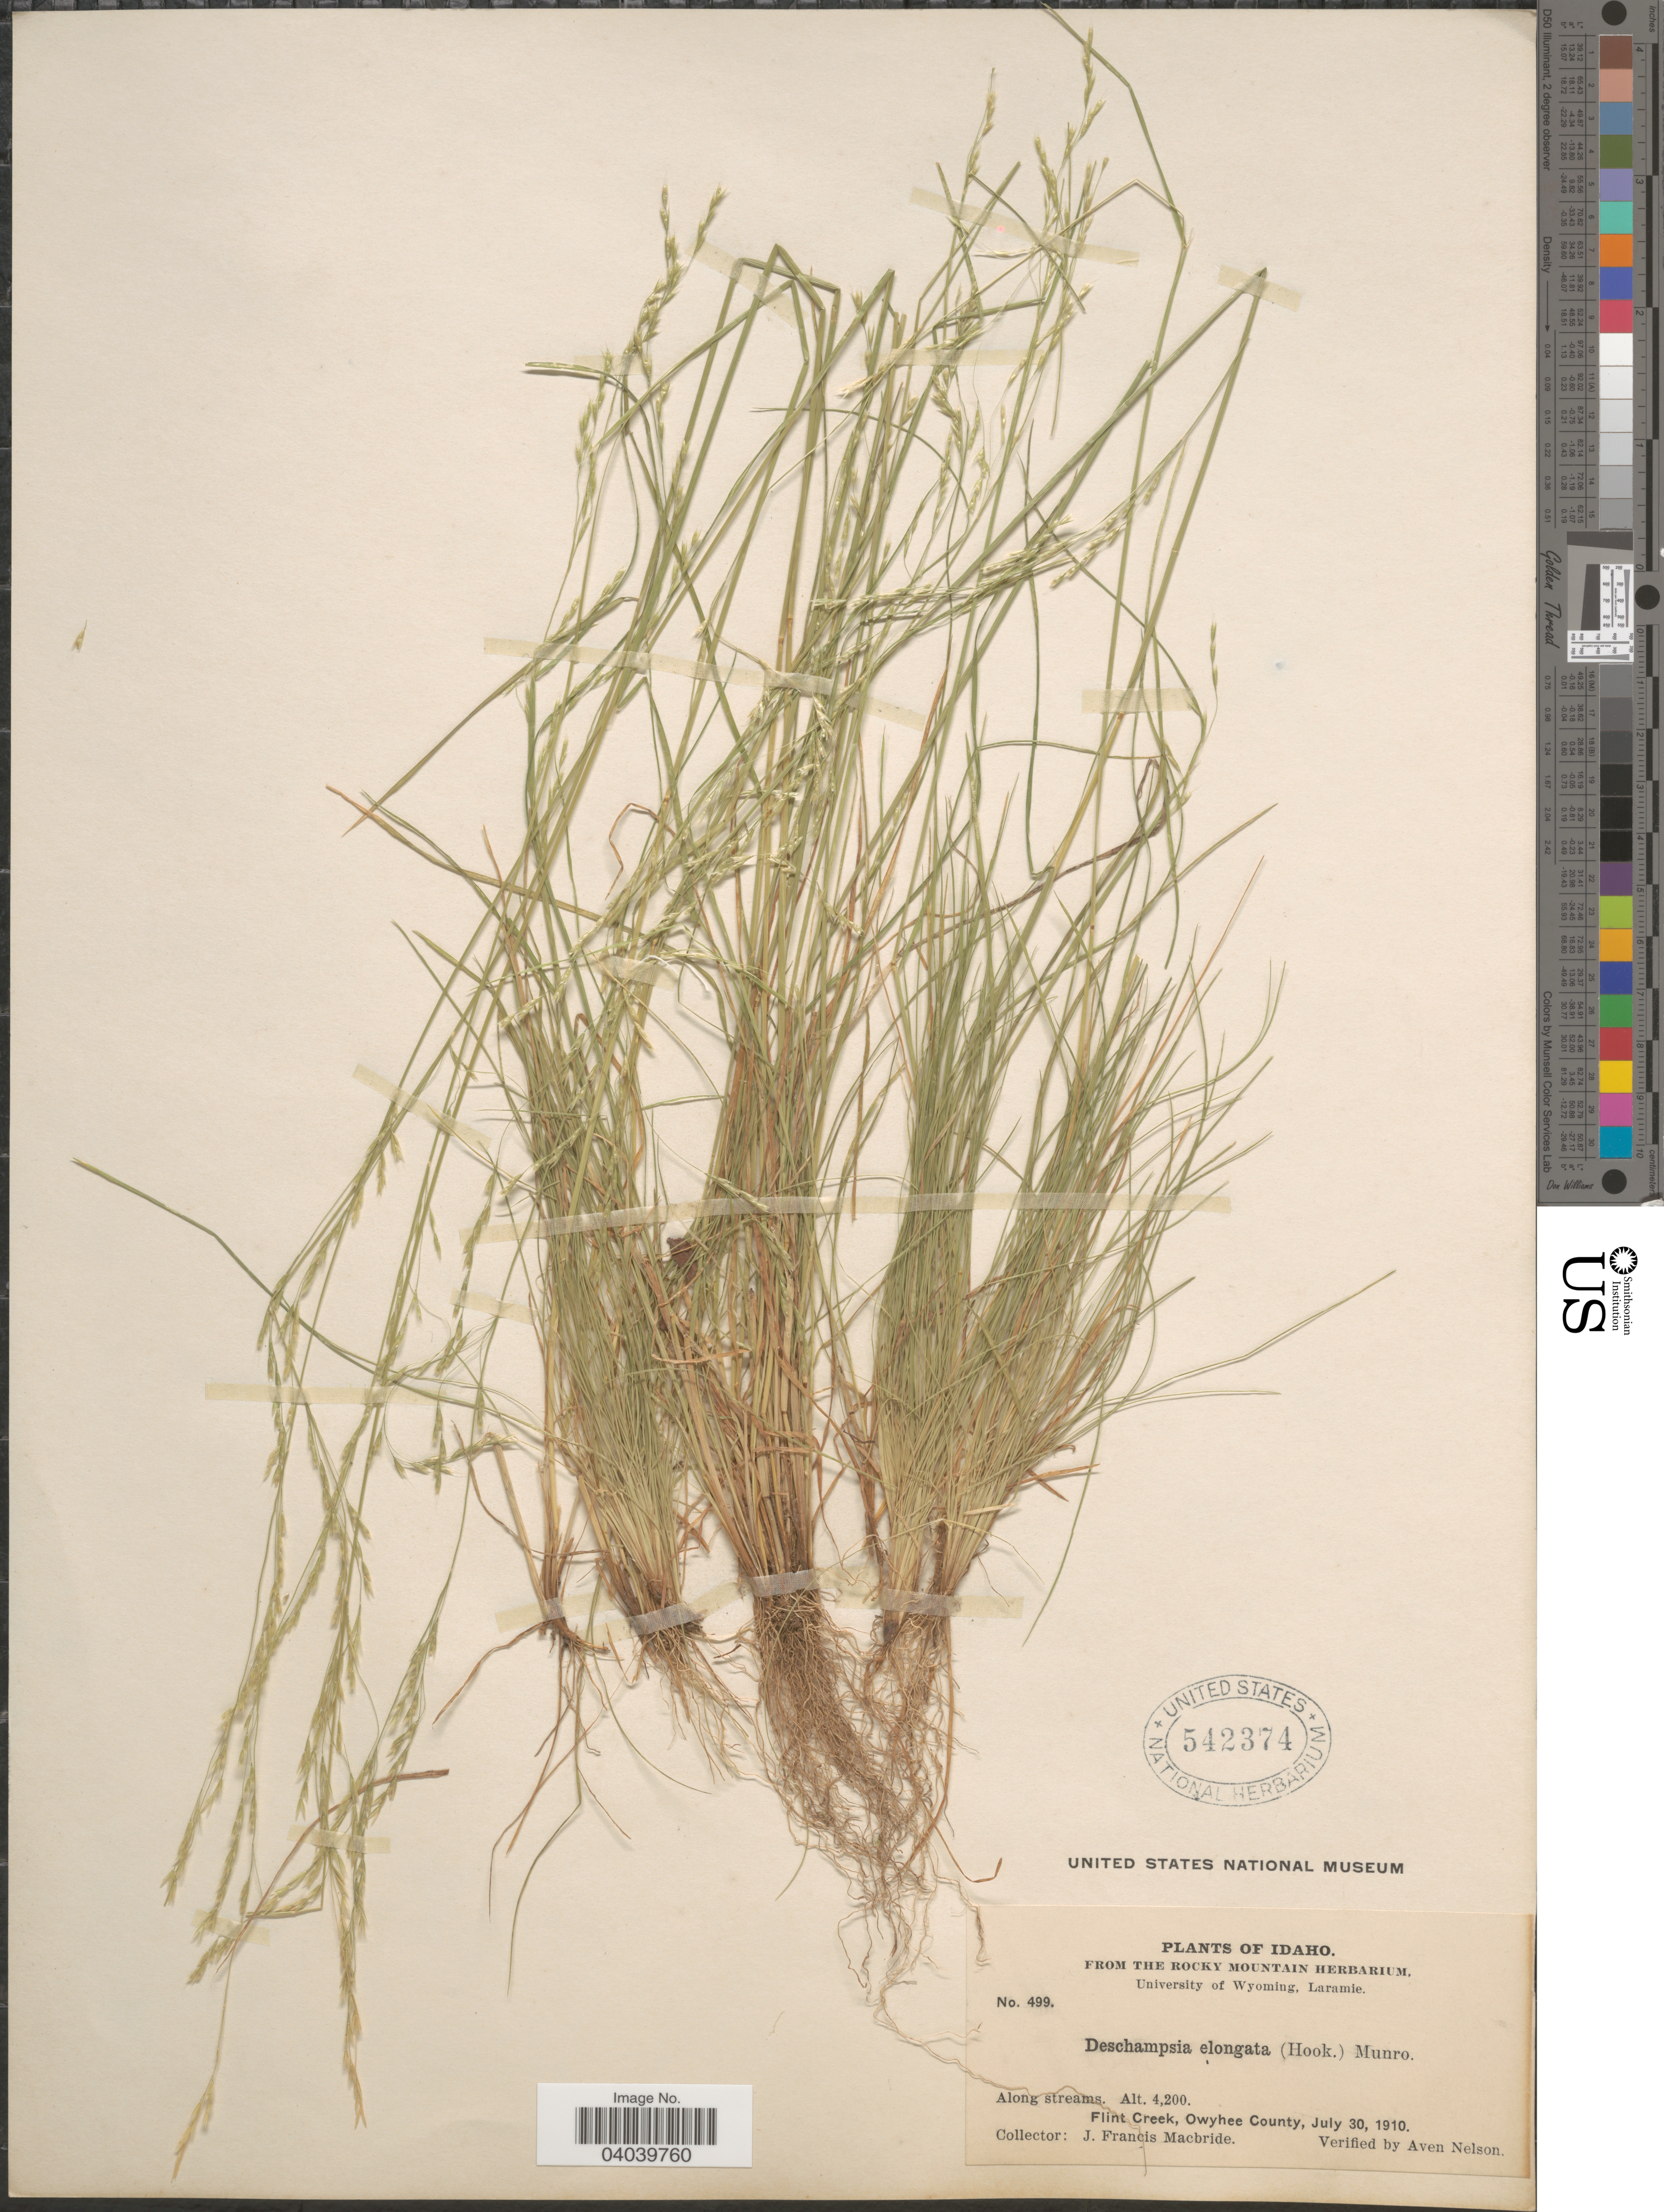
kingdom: Plantae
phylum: Tracheophyta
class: Liliopsida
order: Poales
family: Poaceae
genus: Deschampsia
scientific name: Deschampsia elongata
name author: (Hook.) Munro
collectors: J. F. Macbride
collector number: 499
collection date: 1910-07-30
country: United States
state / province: Idaho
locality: Flint Creek, Owyhee County.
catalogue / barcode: US 542374